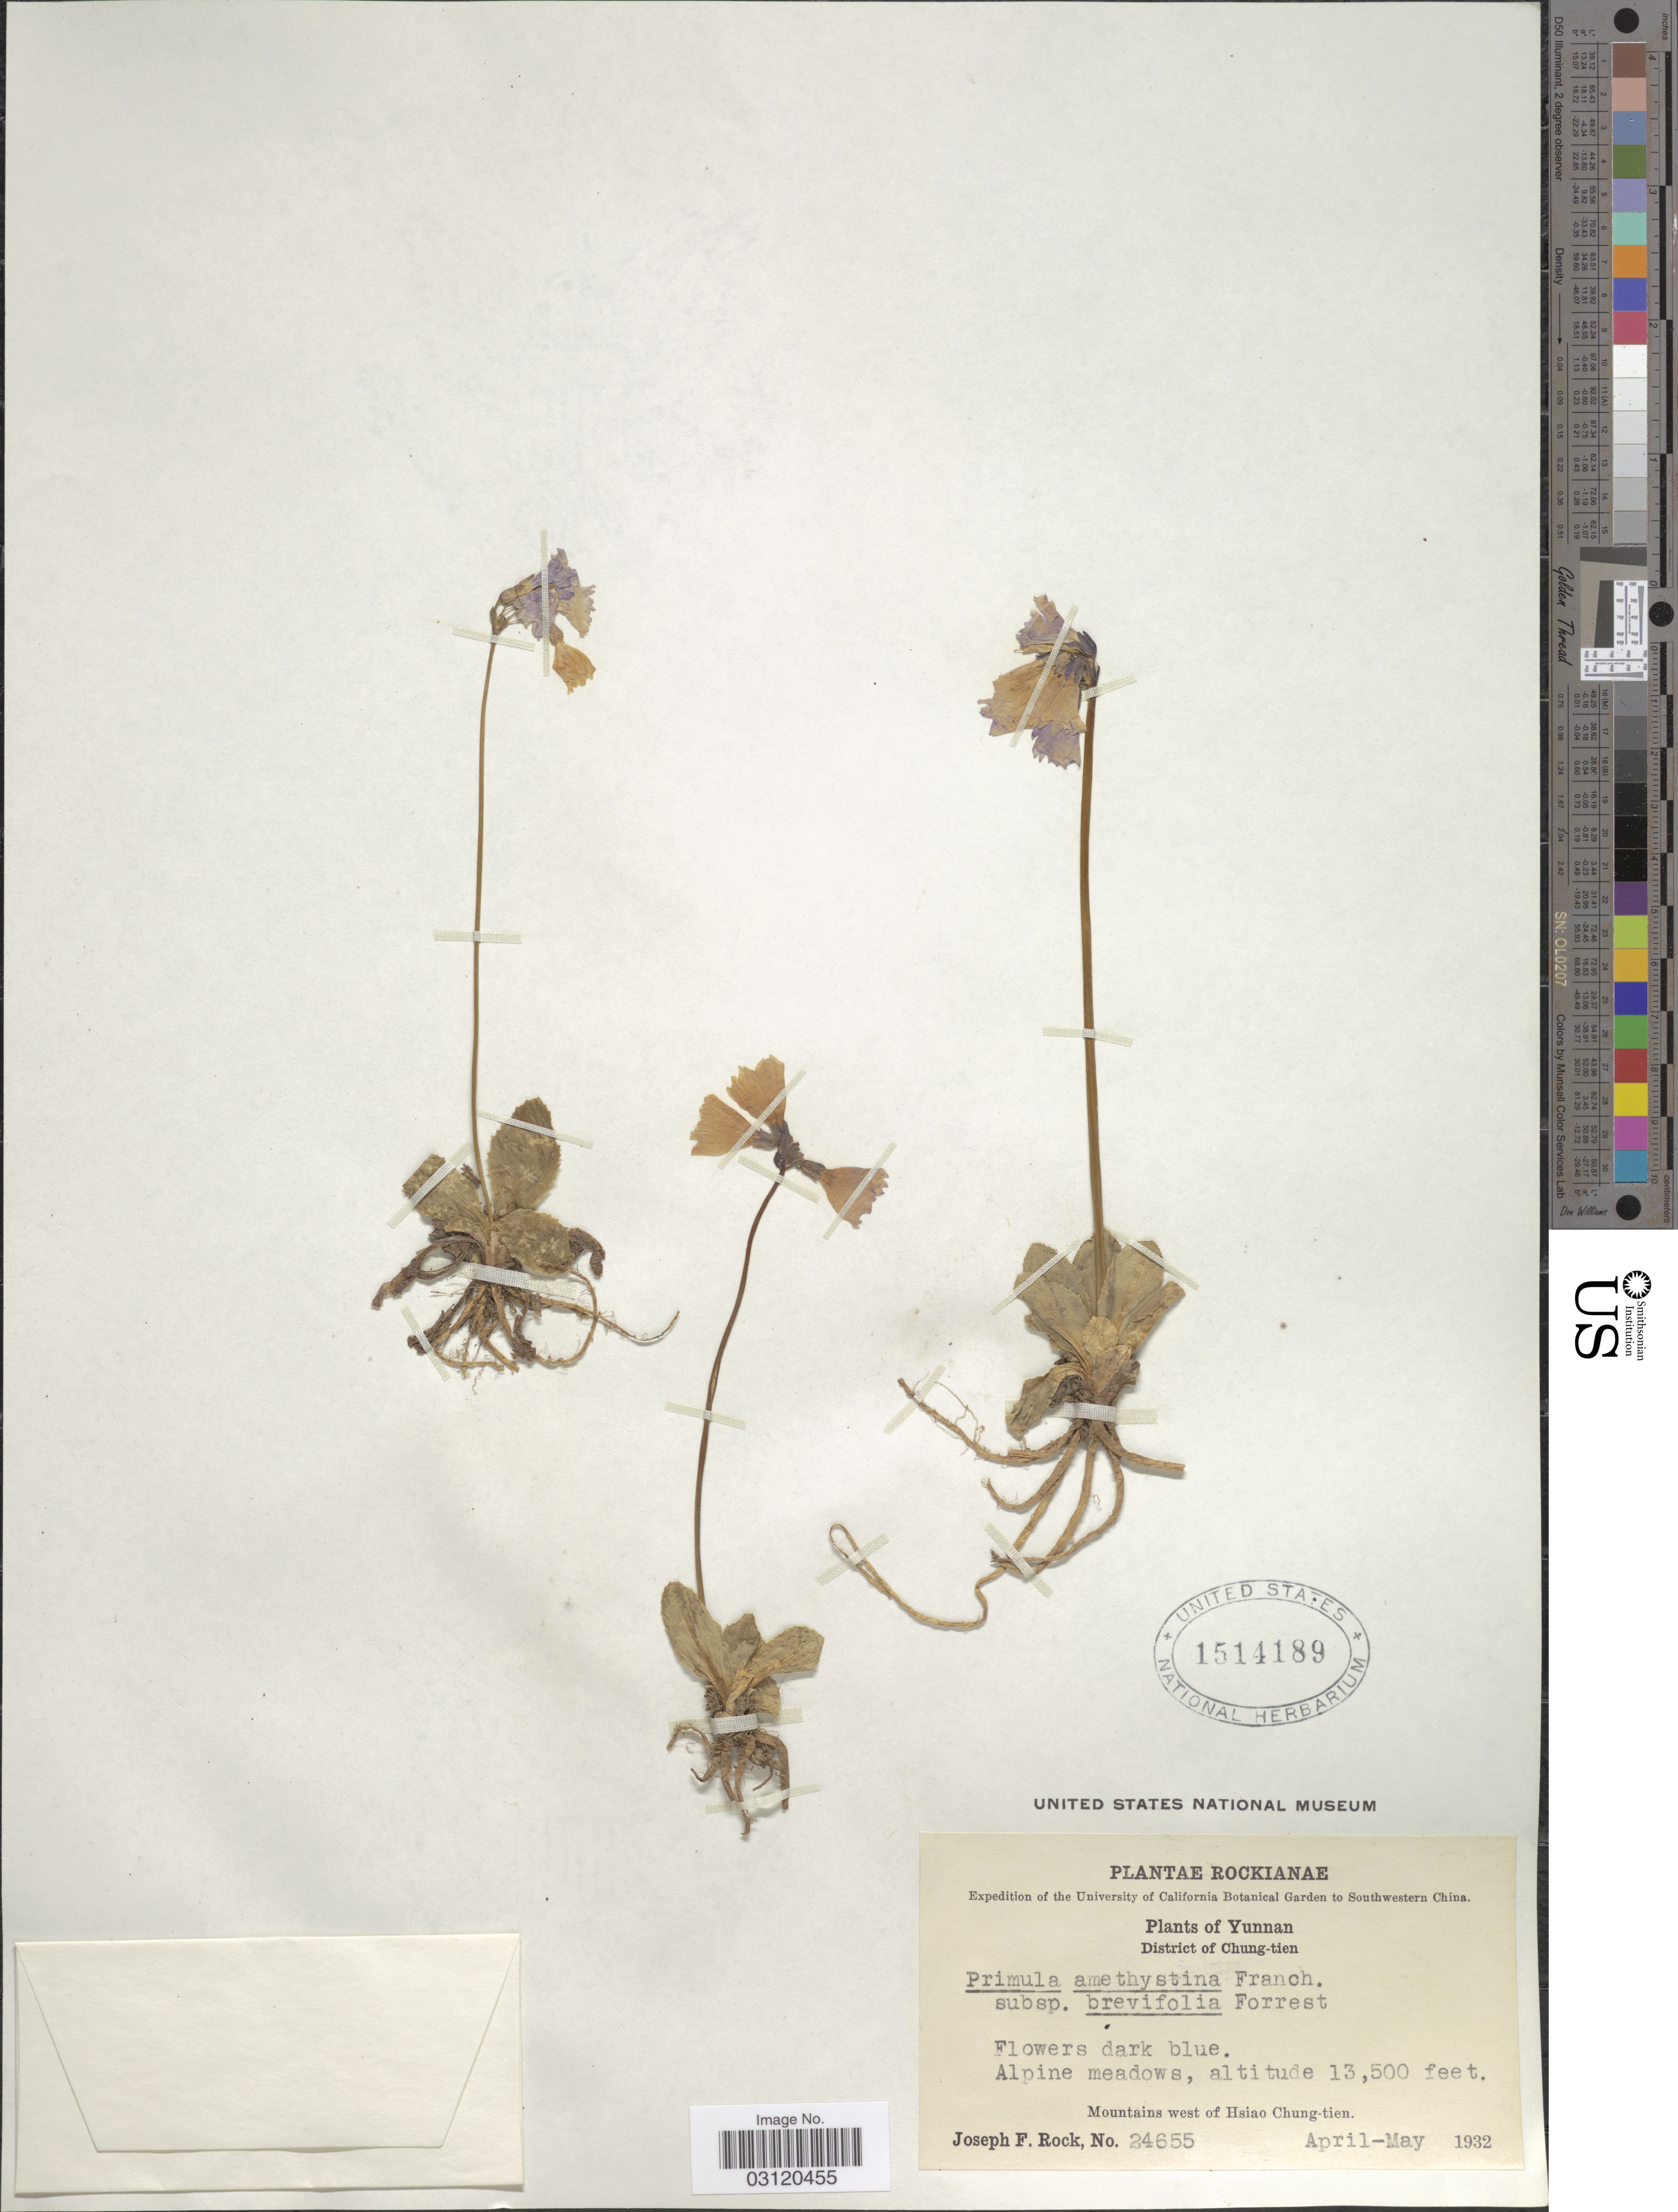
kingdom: Plantae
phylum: Tracheophyta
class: Magnoliopsida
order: Ericales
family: Primulaceae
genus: Primula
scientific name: Primula amethystina subsp. brevifolia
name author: (Forrest) W.W. Sm. & Forrest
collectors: J. F. Rock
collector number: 24655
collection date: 1932-04/1932-05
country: China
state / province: Yunnan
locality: Southwestern China. District of Chung-tien. Mountains west of Hsiao Chung-tien.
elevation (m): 4115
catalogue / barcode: US 1514189